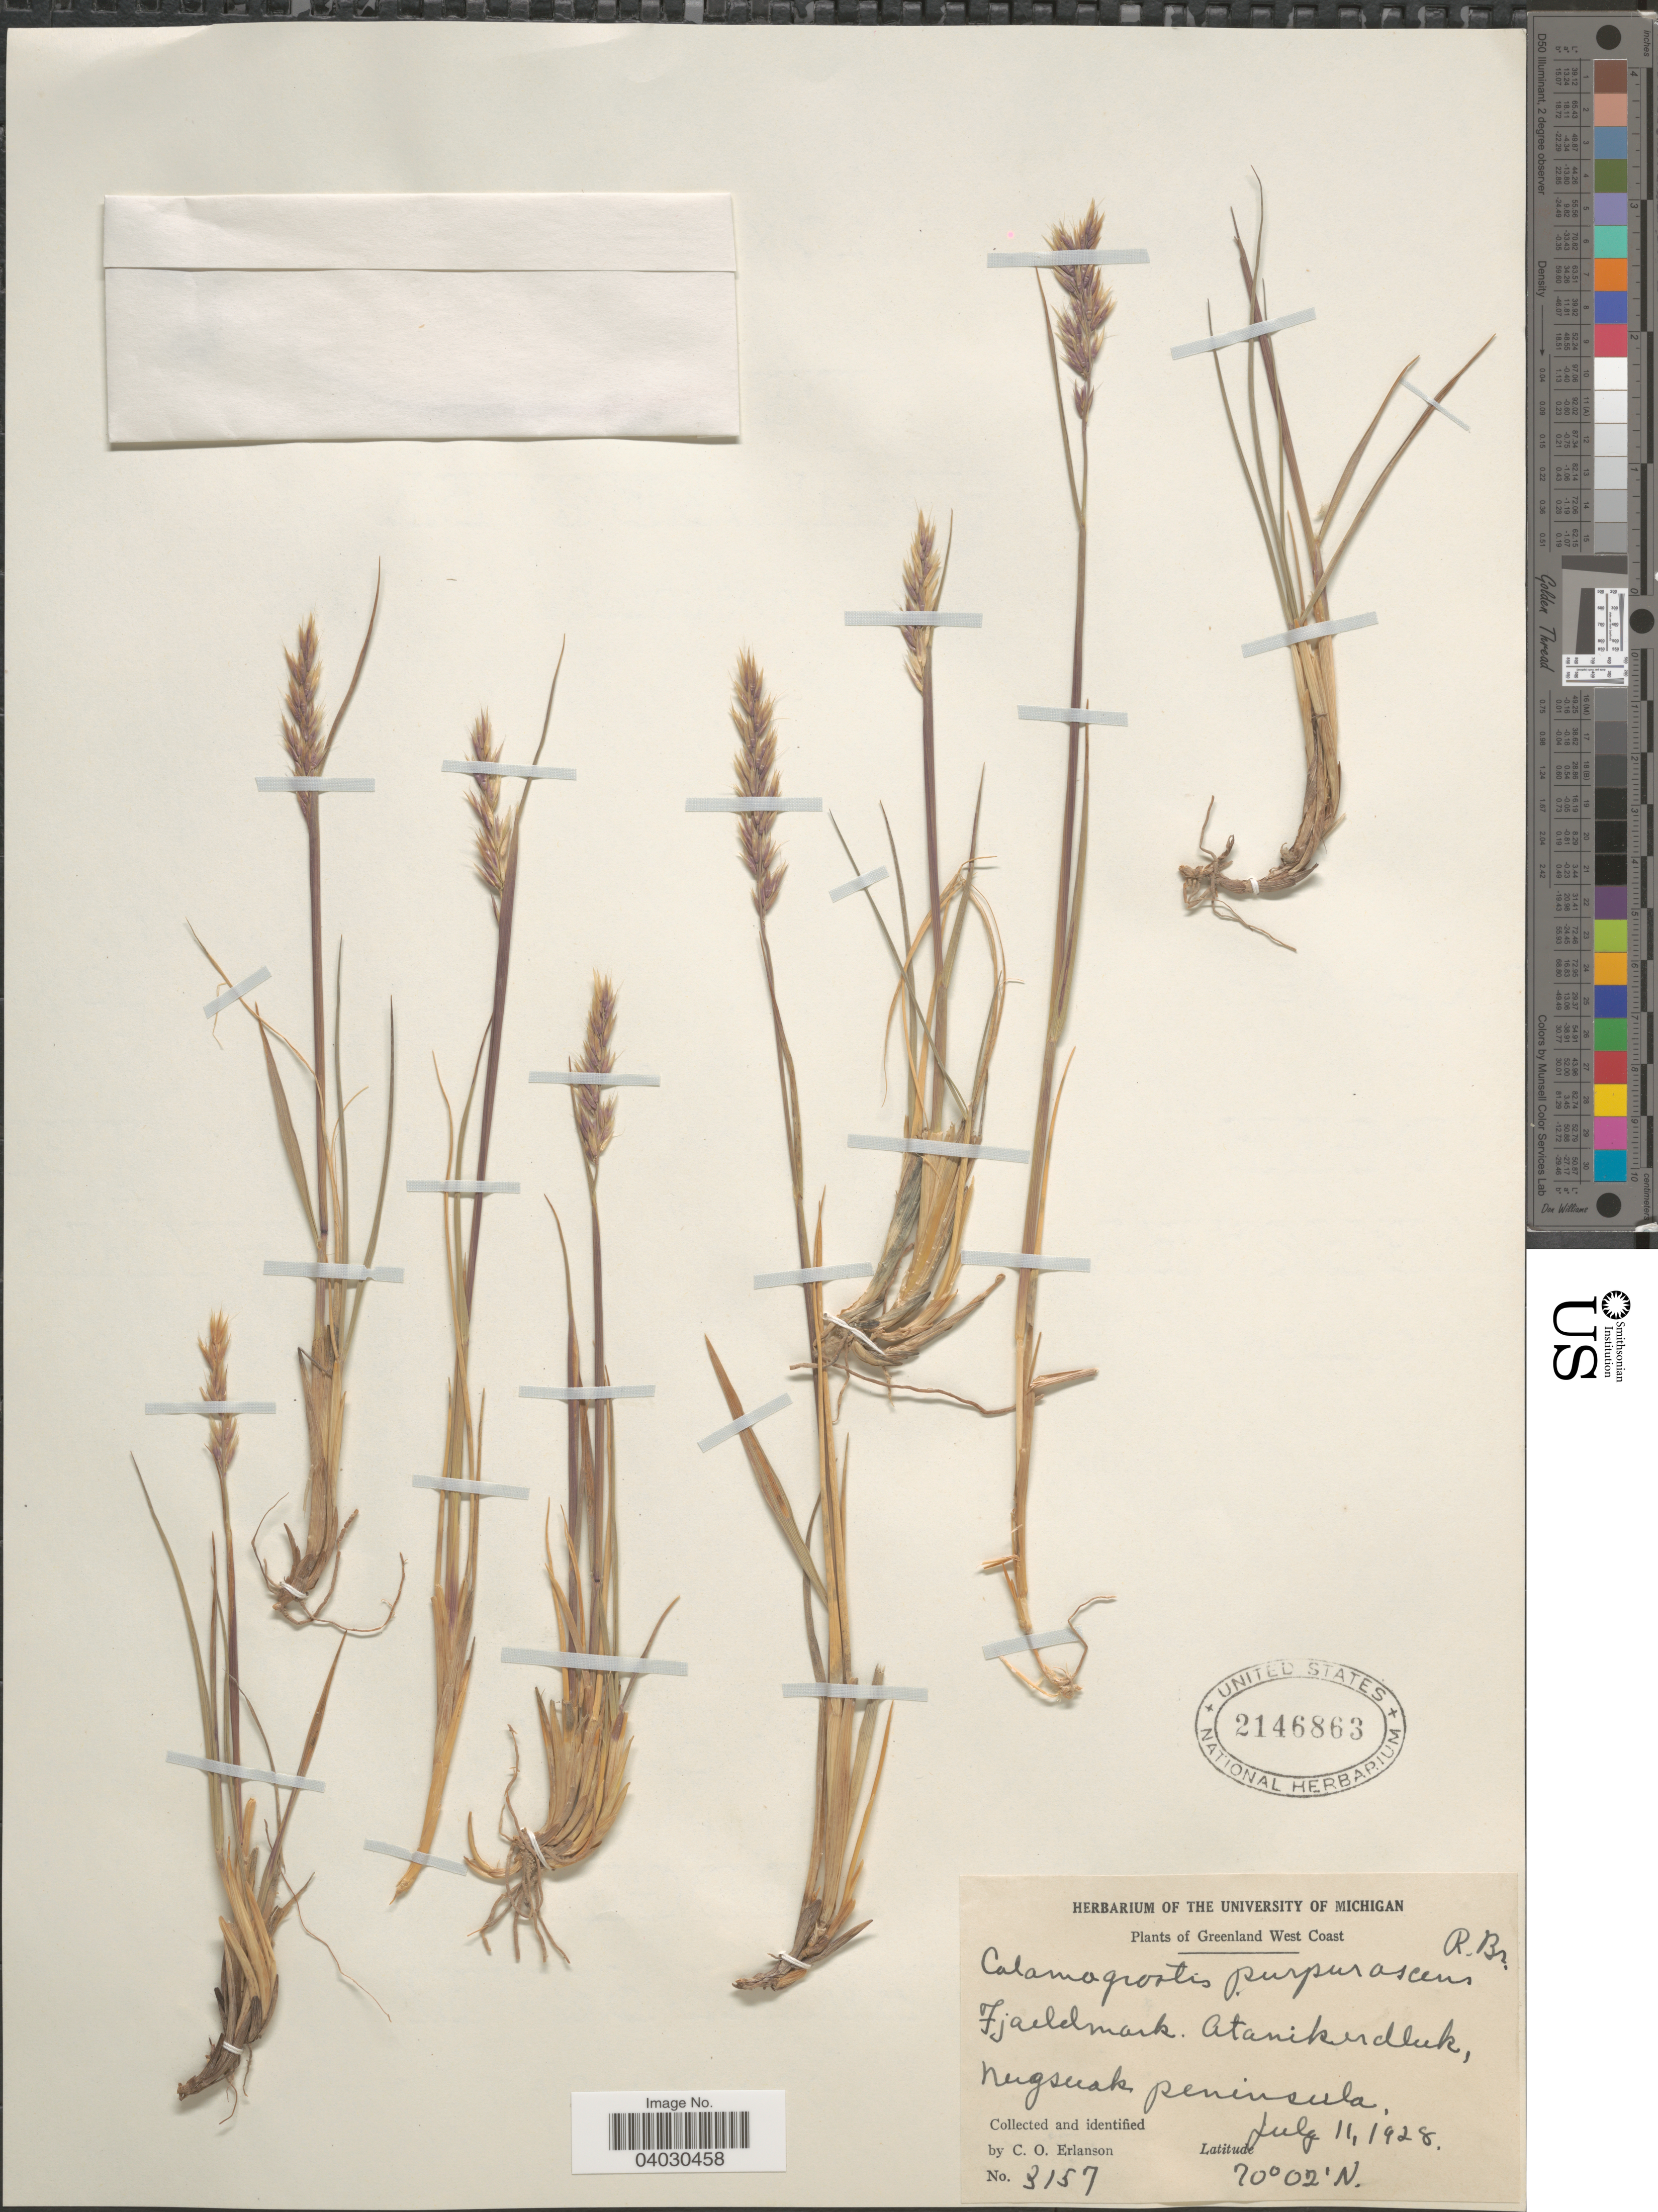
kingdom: Plantae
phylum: Tracheophyta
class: Liliopsida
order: Poales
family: Poaceae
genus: Calamagrostis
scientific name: Calamagrostis purpurascens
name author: R. Br.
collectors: C. O. Erlanson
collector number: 3157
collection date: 1928-07-11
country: Greenland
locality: Greenland West Coast. Fjaeldmark. Atanikerdluk, Nugsuak peninsula.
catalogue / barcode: US 2146863